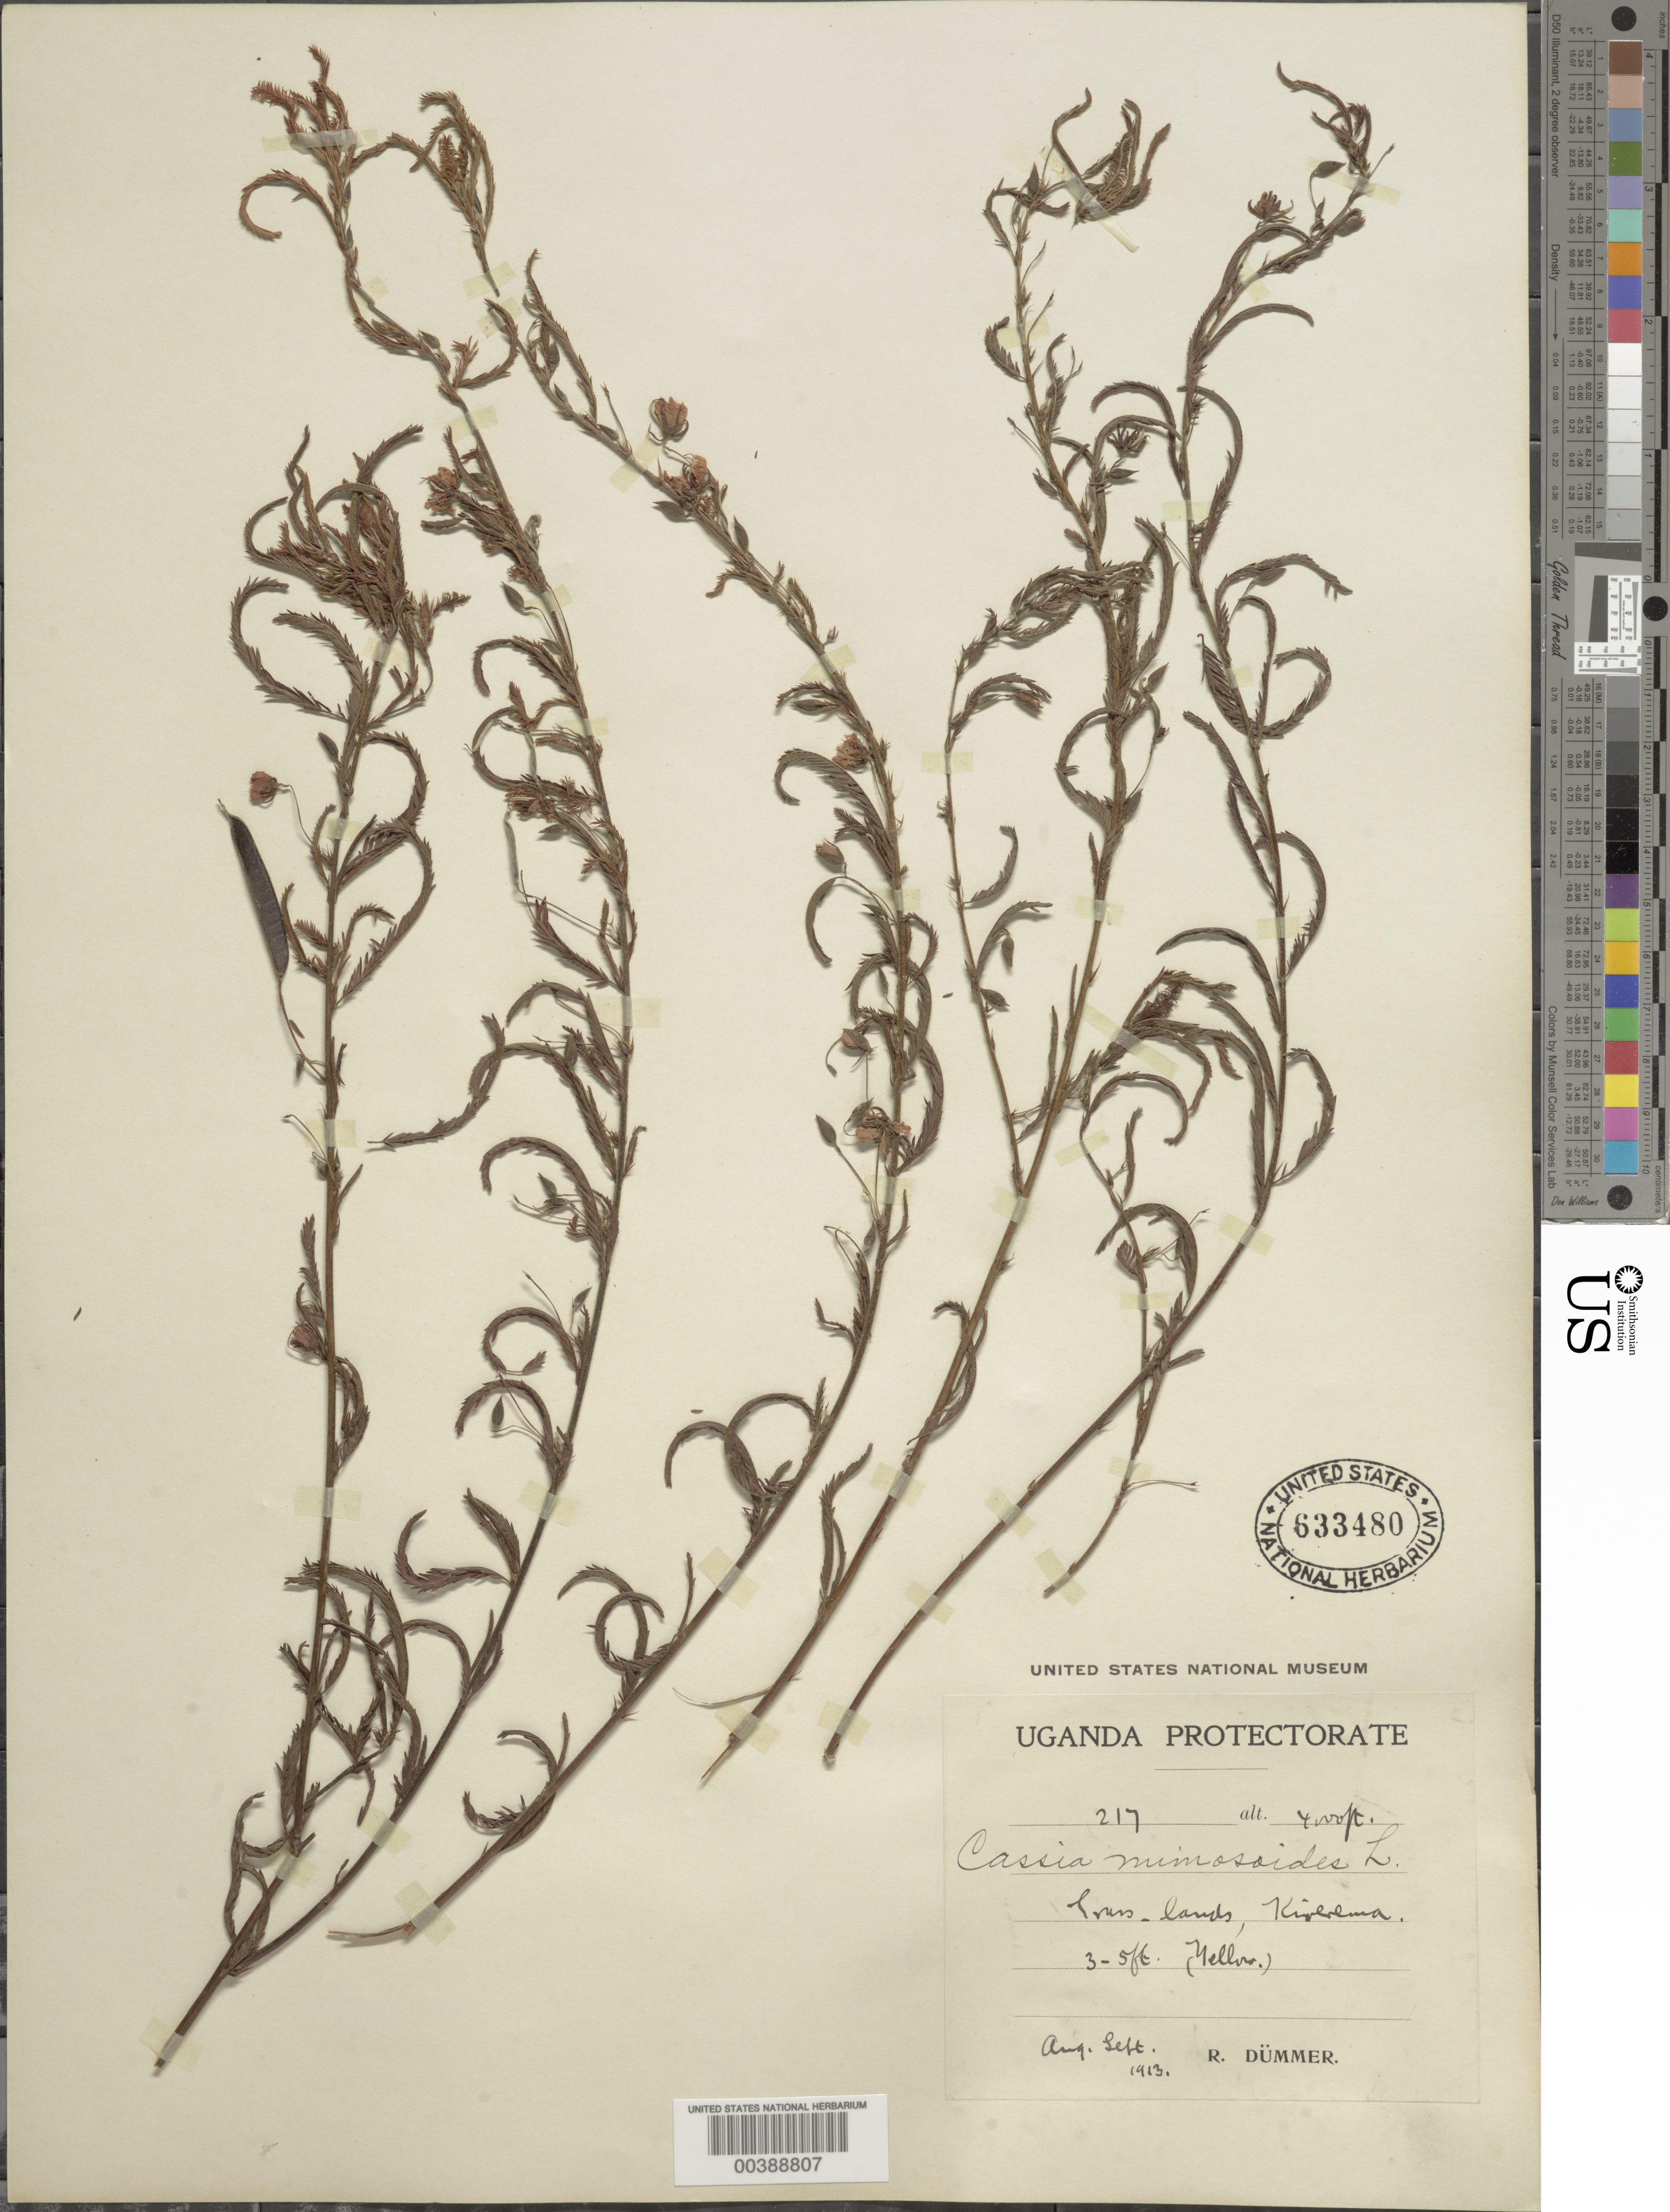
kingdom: Plantae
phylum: Tracheophyta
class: Magnoliopsida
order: Fabales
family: Fabaceae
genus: Chamaecrista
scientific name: Chamaecrista mimosoides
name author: (L.) Greene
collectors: R. A. Dümmer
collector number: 217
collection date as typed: Aug 1913 to -- Sep 1913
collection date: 1913-08/1913-09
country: Uganda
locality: Kiverema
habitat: Translands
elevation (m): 1219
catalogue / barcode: US 633480